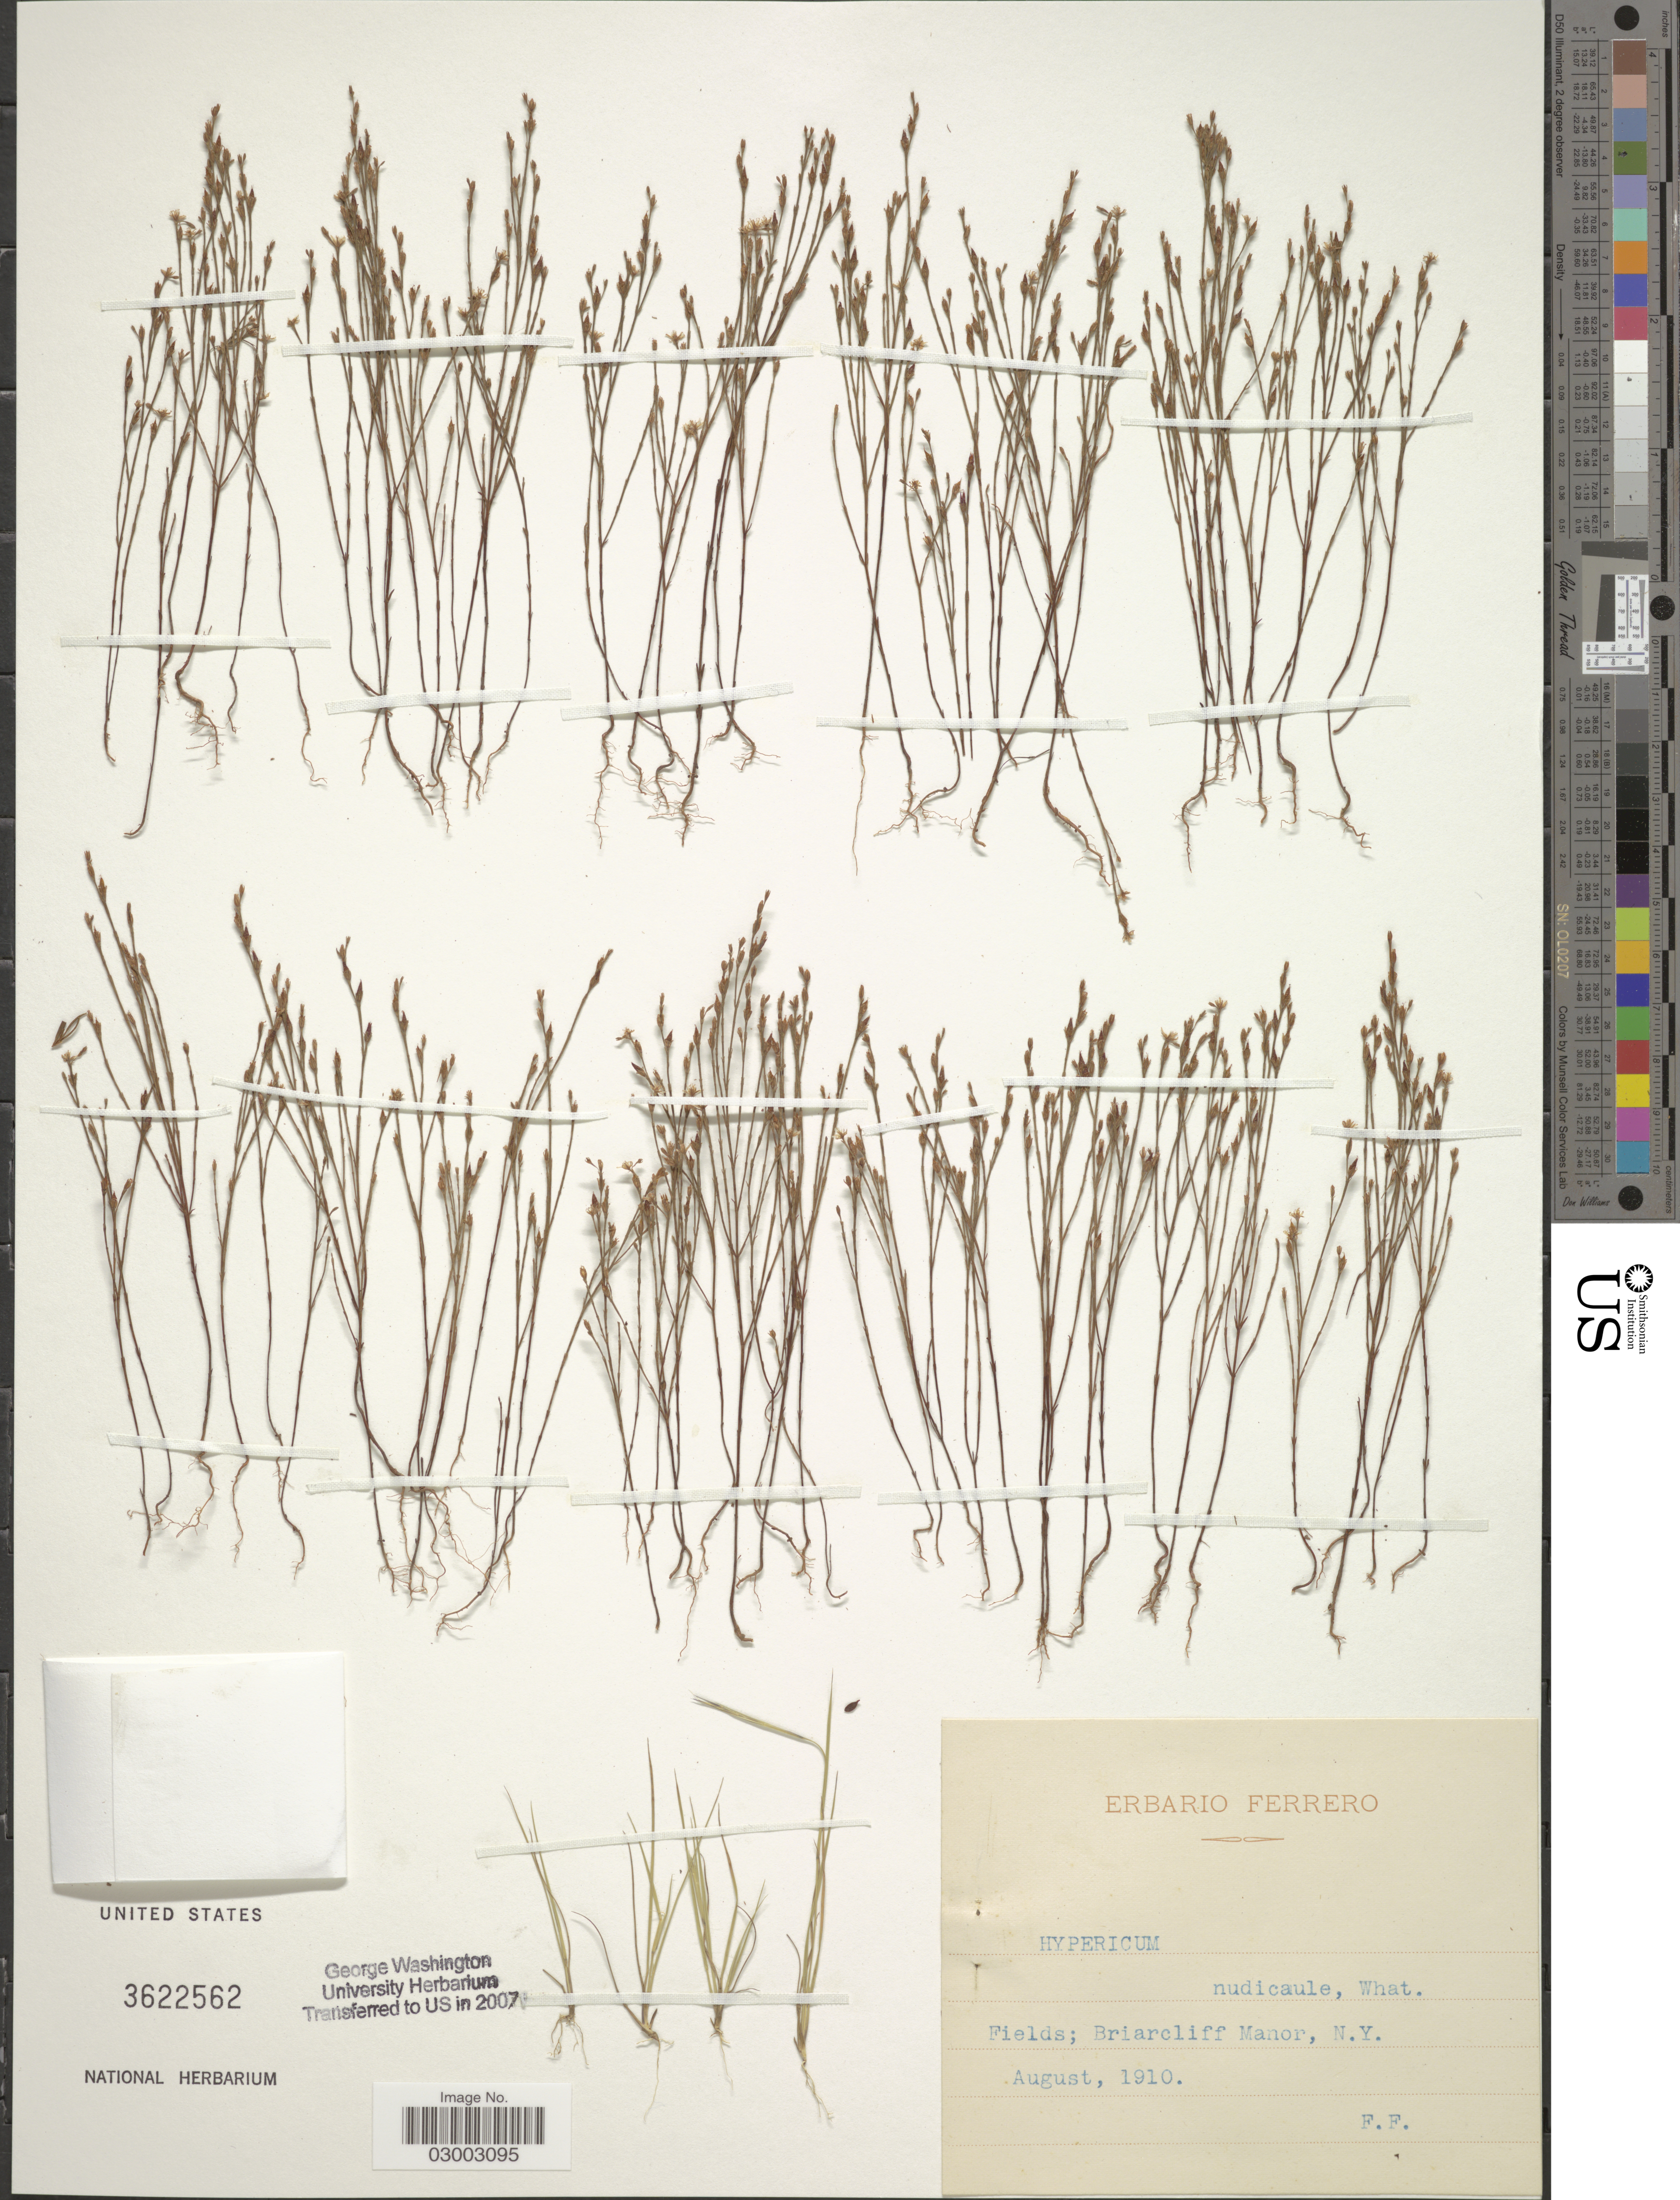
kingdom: Plantae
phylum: Tracheophyta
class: Magnoliopsida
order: Malpighiales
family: Hypericaceae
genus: Hypericum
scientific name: Hypericum sp.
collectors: F. Ferrero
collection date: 1910-08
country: United States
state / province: New York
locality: Briarcliff Manor.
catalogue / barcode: US 3622562